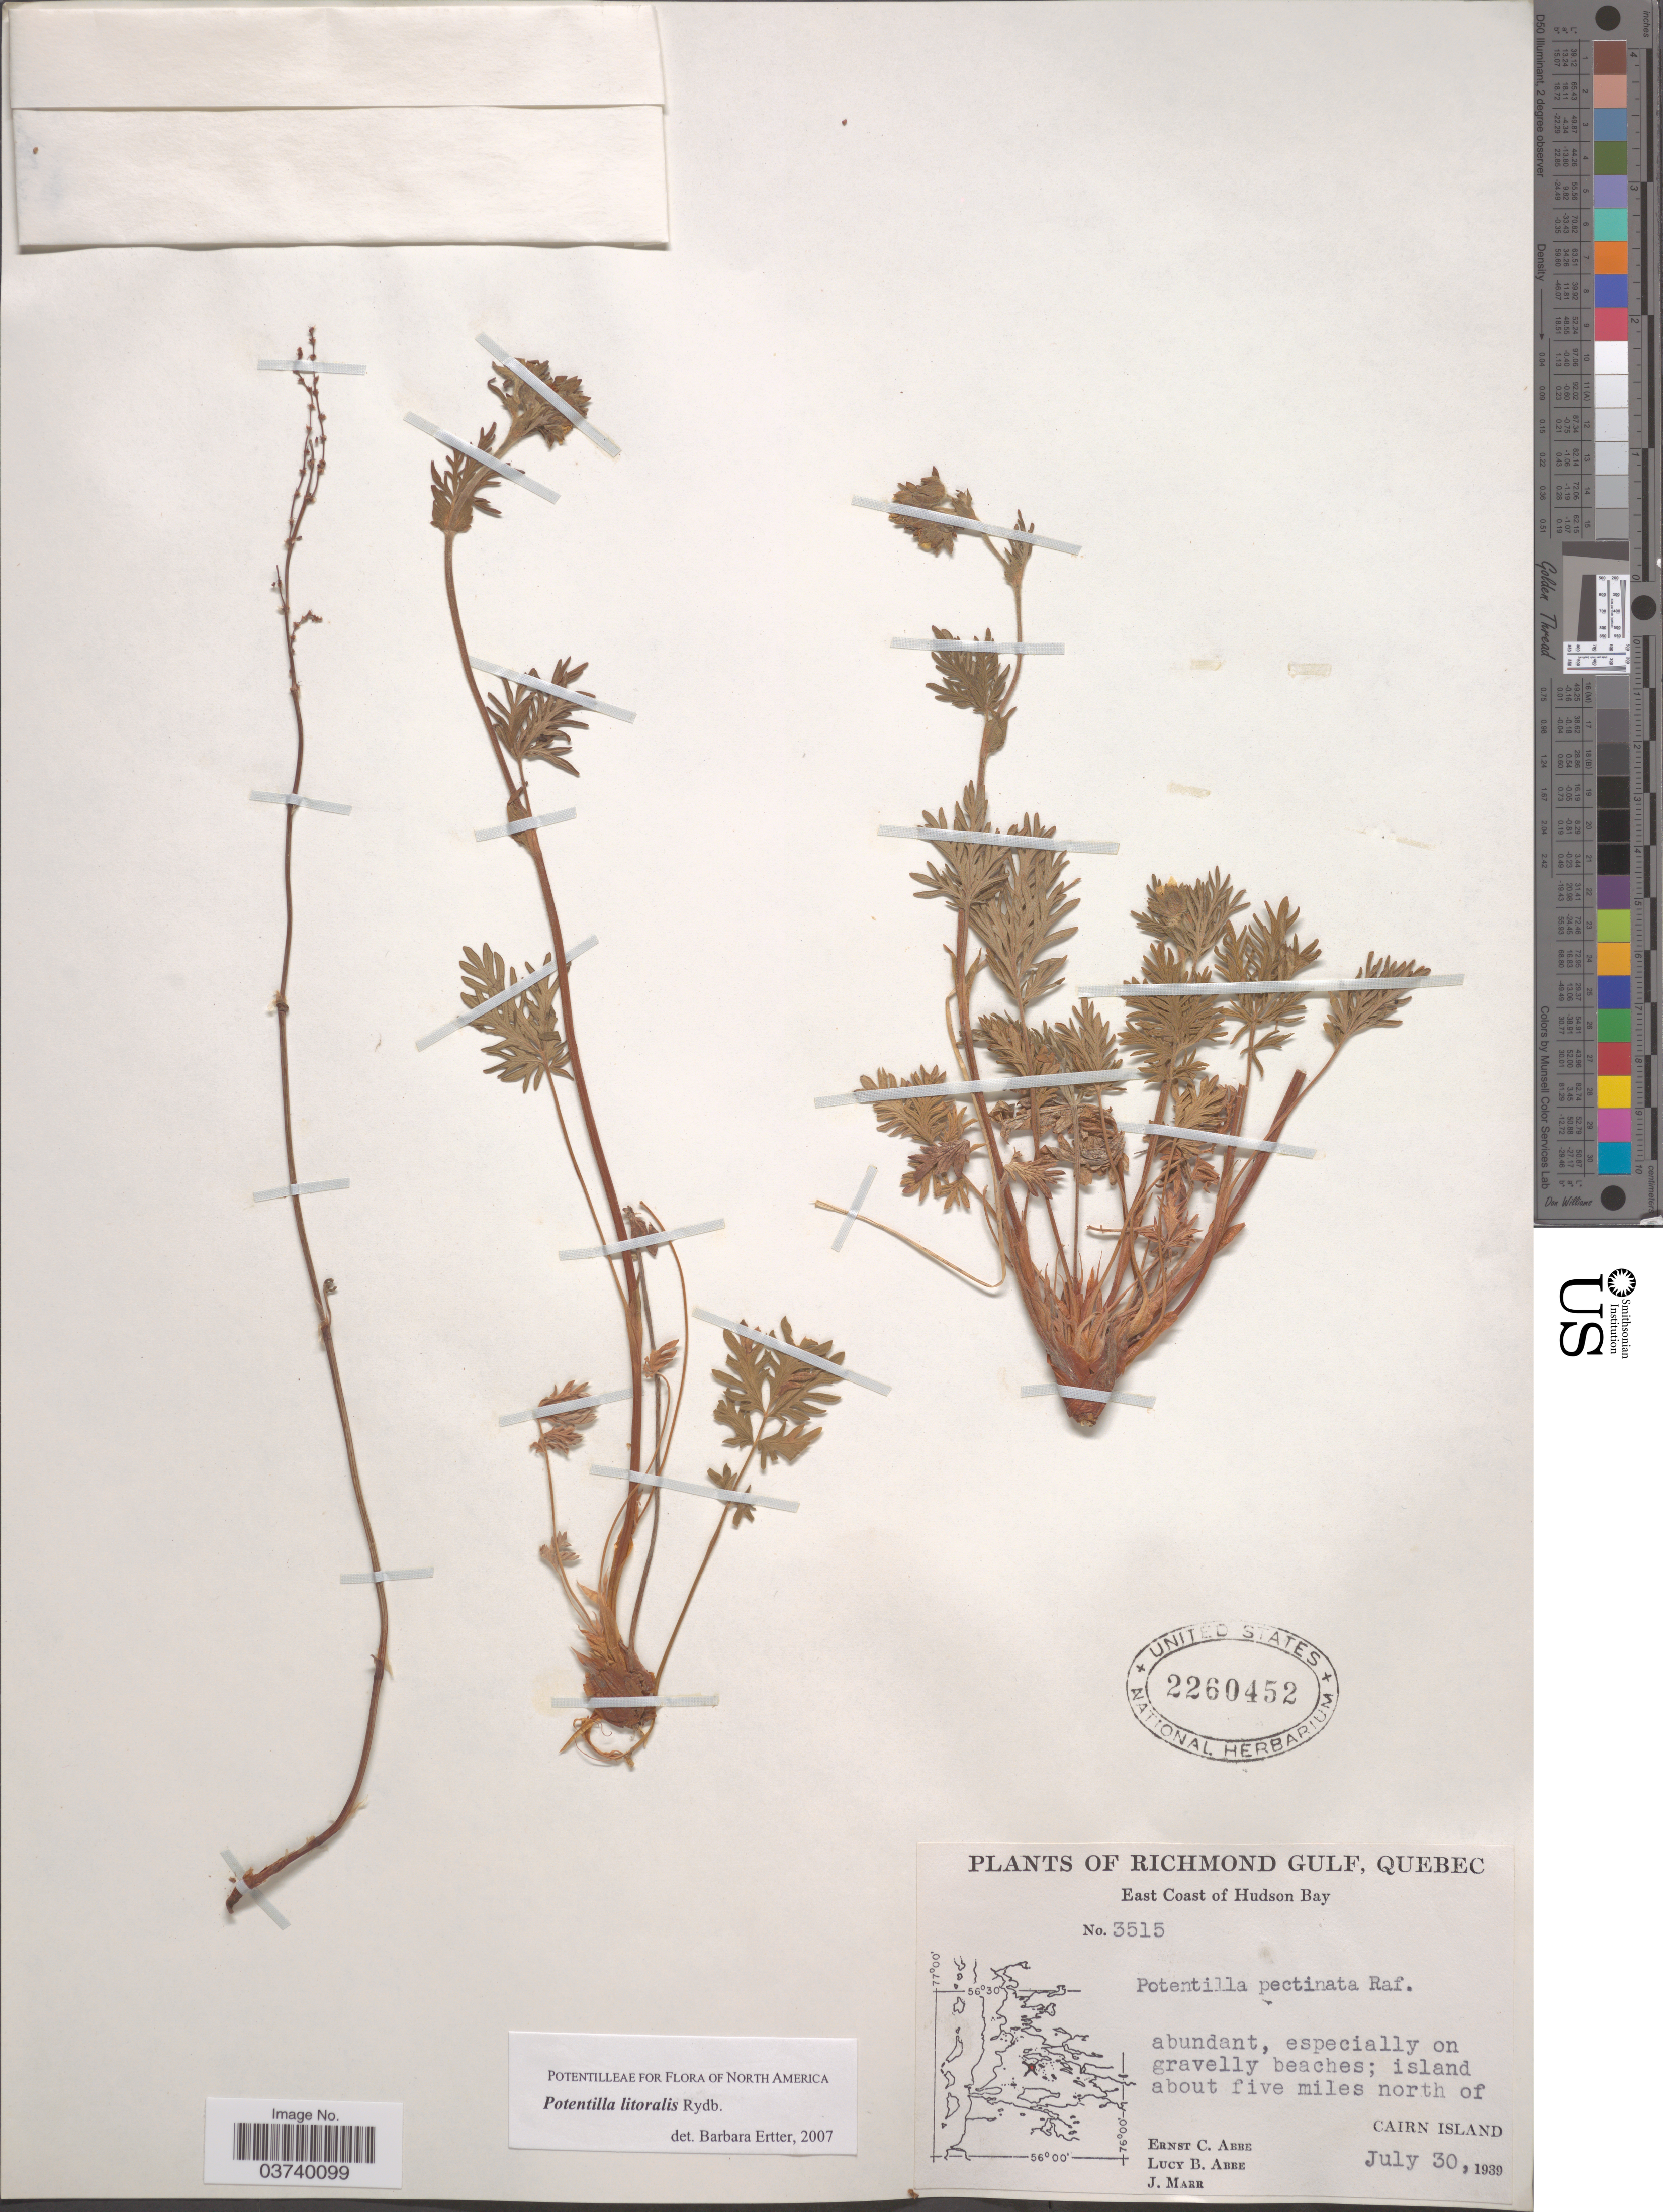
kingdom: Plantae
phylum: Tracheophyta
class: Magnoliopsida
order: Rosales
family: Rosaceae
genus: Potentilla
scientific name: Potentilla litoralis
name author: Rydb.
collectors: E. C. Abbe, L. B. Abbe & J. Marr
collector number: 3515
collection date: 1939-07-30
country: Canada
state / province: Quebec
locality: Richmond Gulf. East Coast of Hudson Bay. Island about five miles north of Cairn Island.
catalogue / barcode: US 2260452